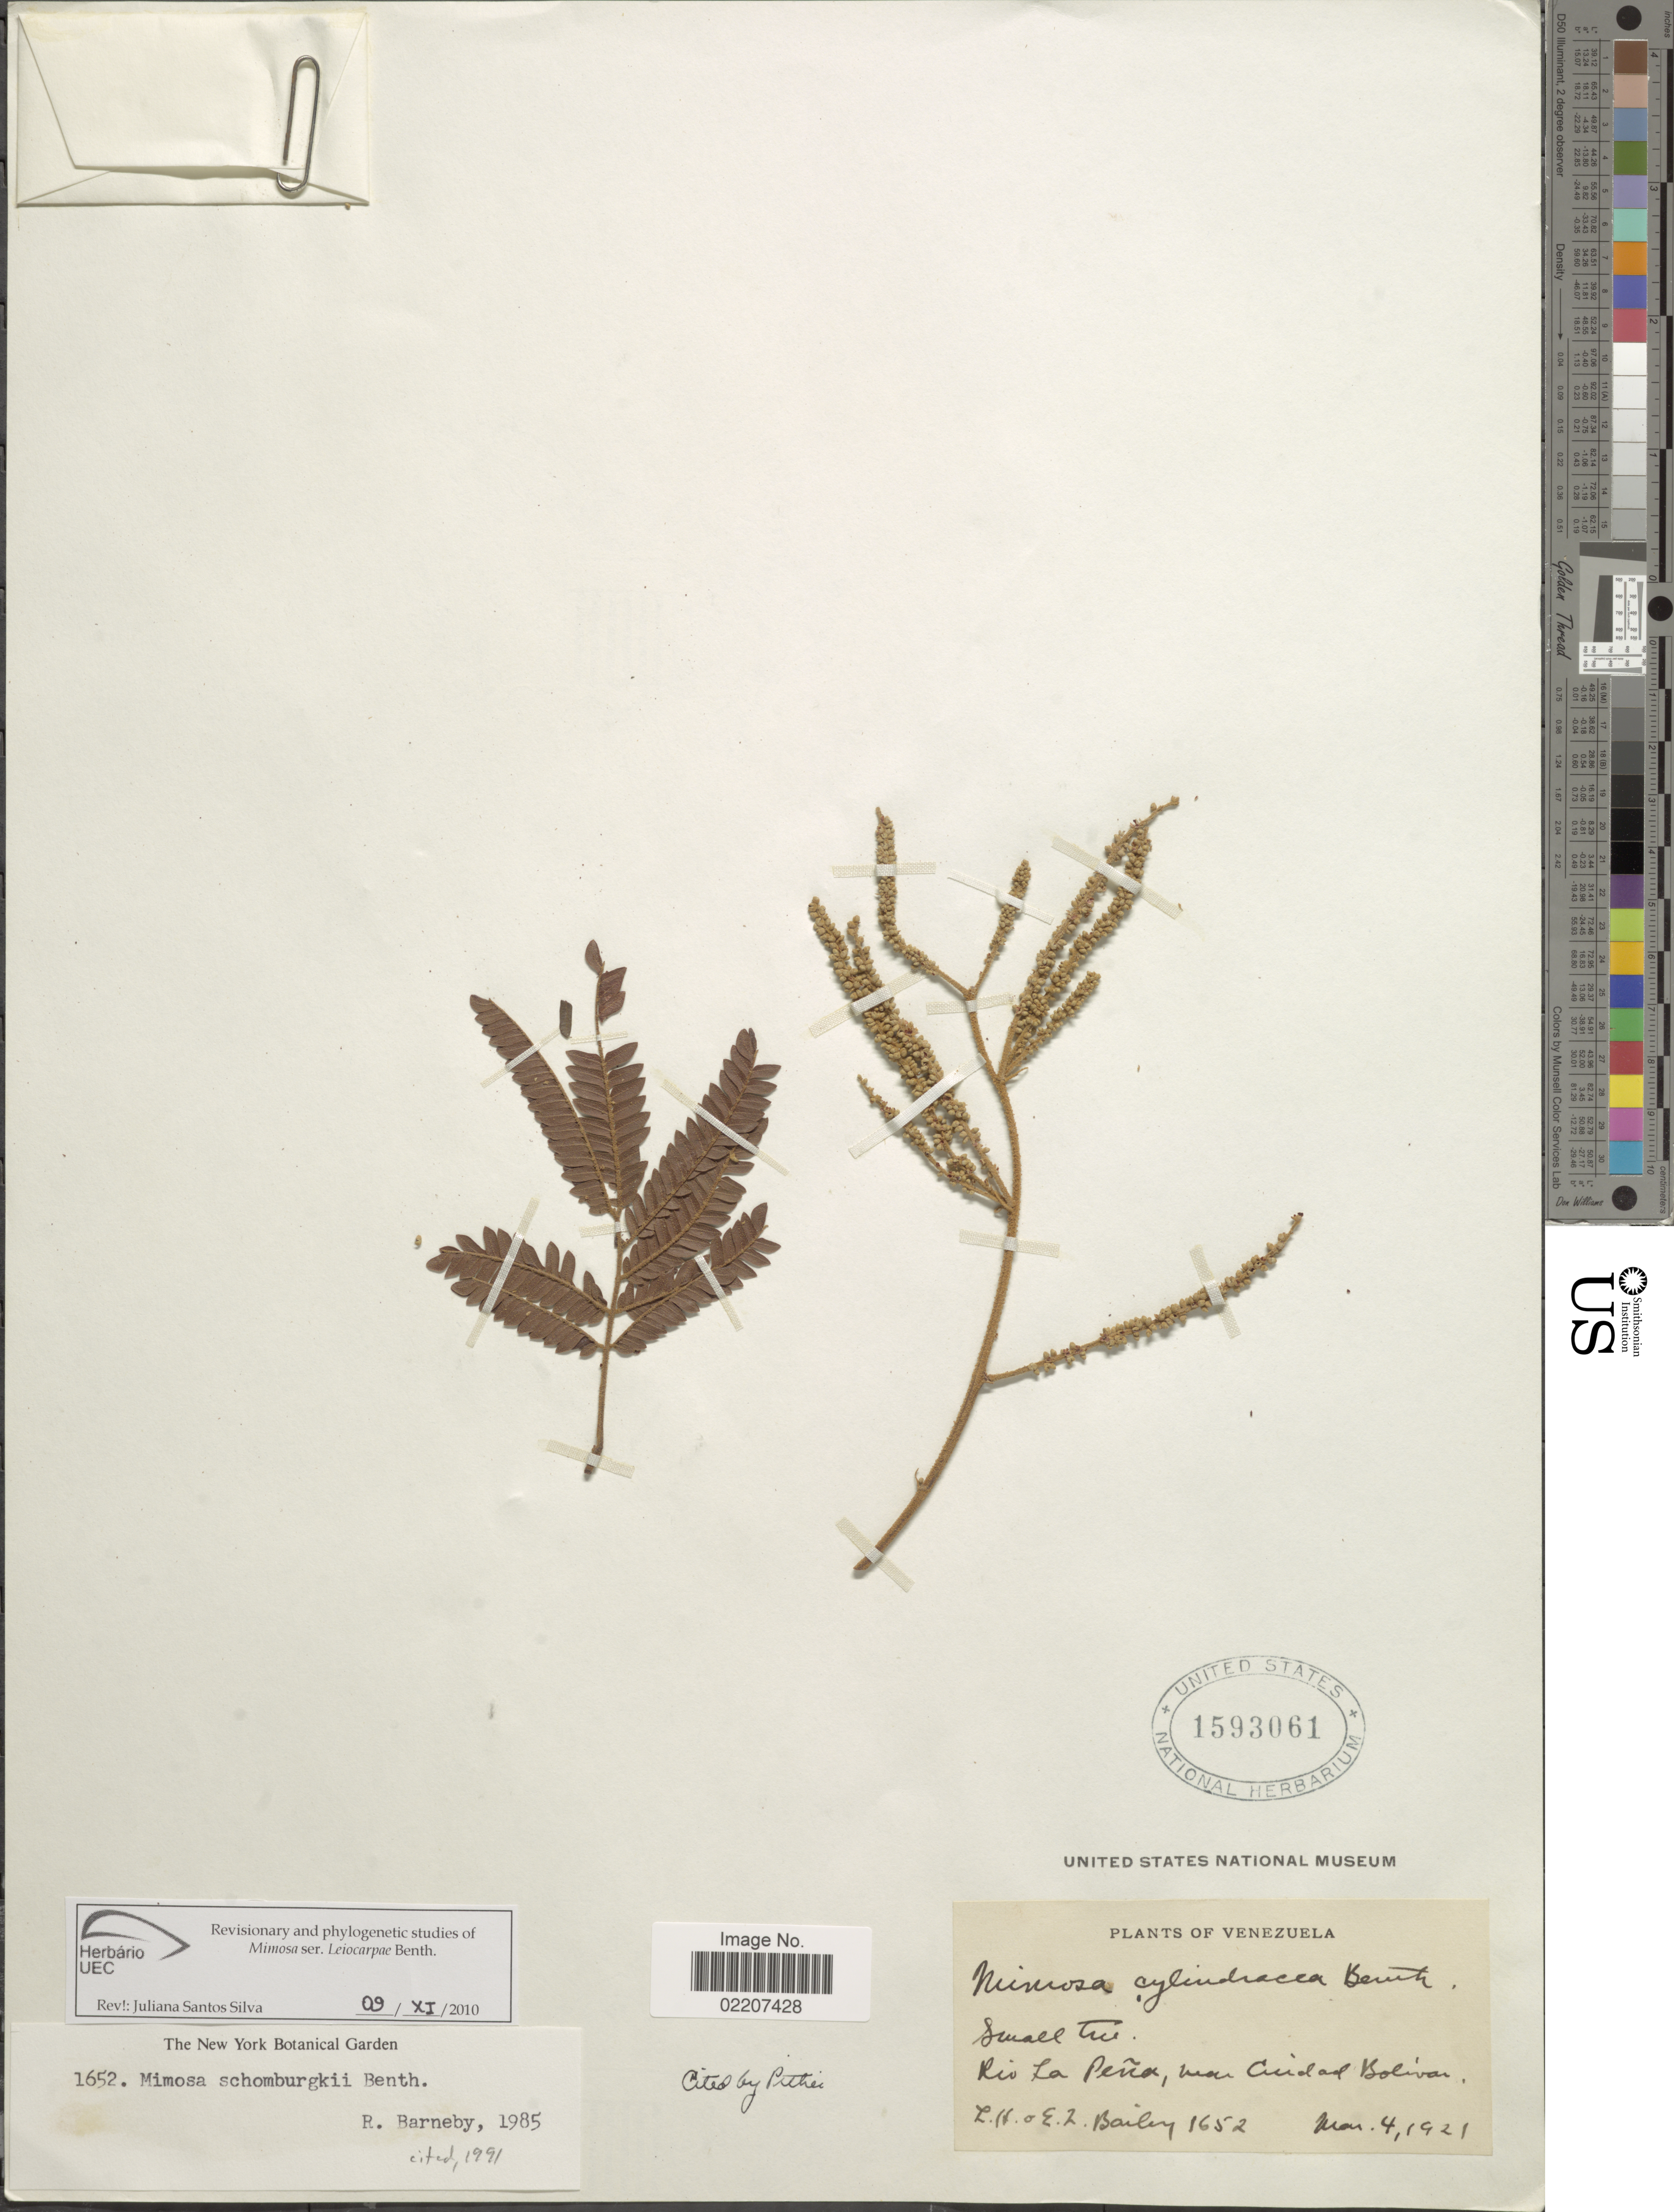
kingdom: Plantae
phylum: Tracheophyta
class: Magnoliopsida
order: Fabales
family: Fabaceae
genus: Mimosa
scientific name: Mimosa schomburgkii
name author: Benth.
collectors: E. Z. Bailey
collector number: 1652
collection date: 1921-03-04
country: Venezuela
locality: Rio La Pena, near Cuidad Bolivar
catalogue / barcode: US 1593061